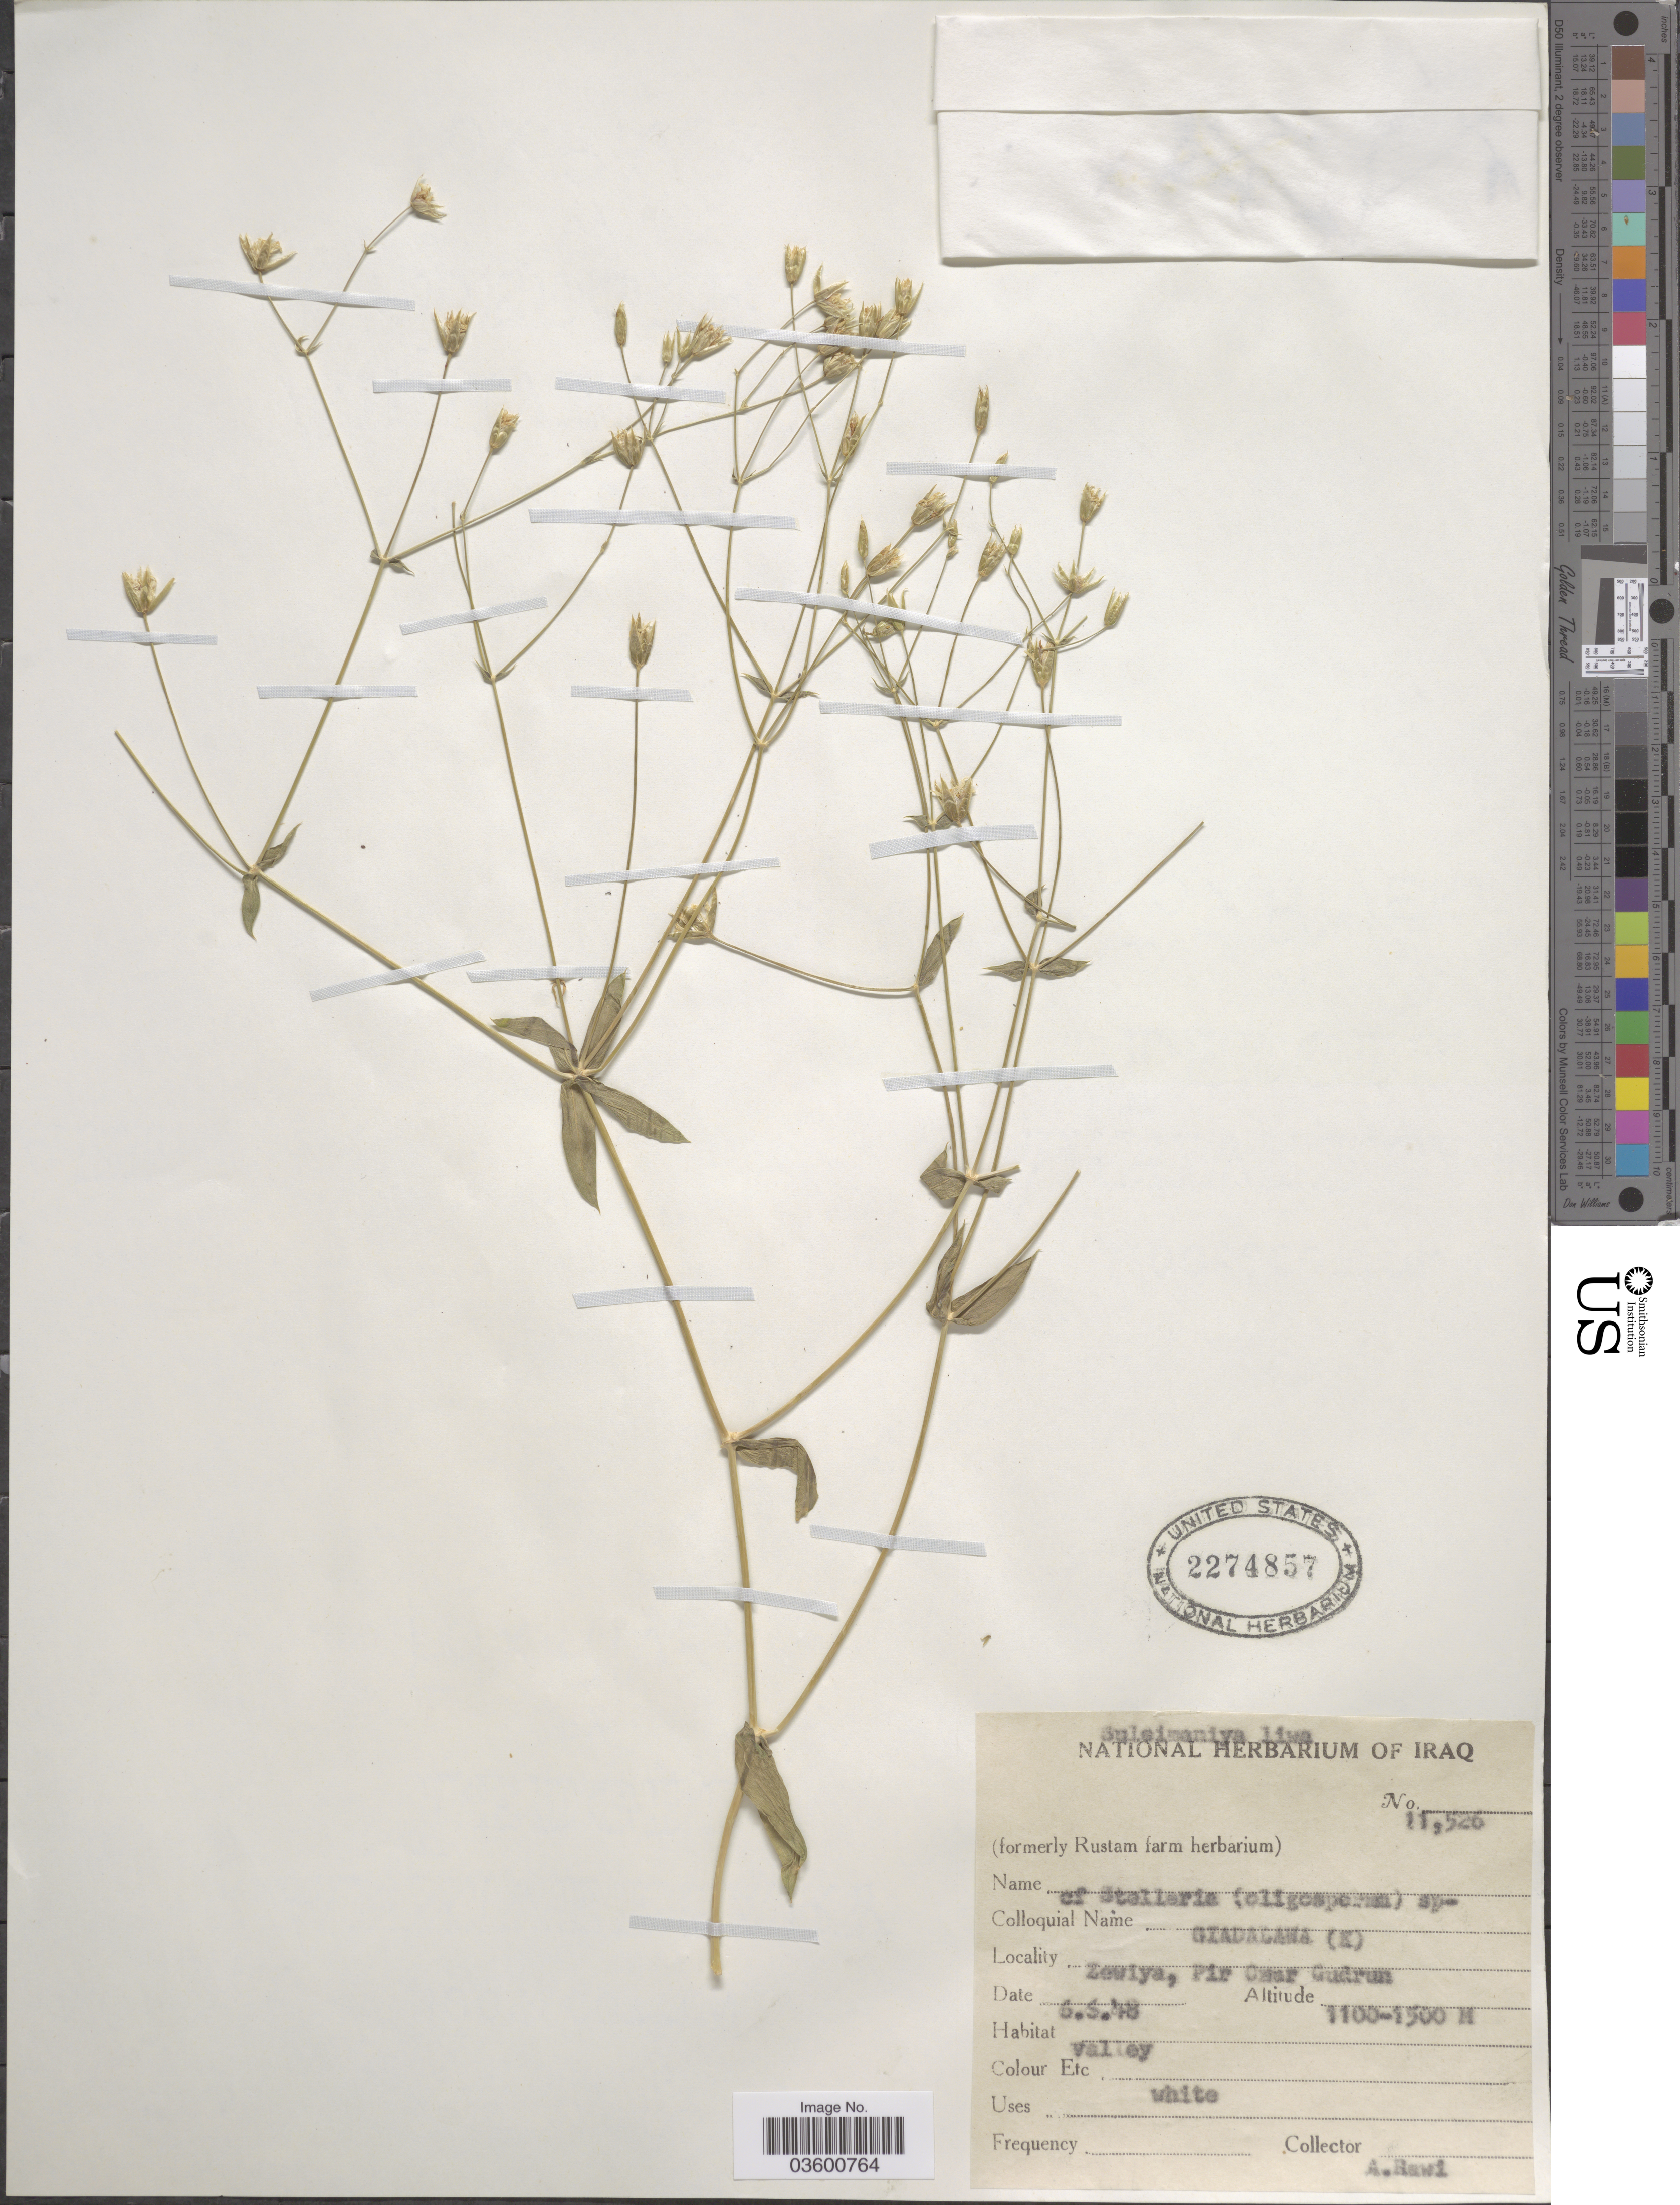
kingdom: Plantae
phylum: Tracheophyta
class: Magnoliopsida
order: Caryophyllales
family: Caryophyllaceae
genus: Stellaria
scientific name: Stellaria sp.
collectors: A. Rawi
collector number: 11526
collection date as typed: Transcribed d/m/y: 6/6/48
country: Iraq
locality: Zewiya, Pir Omar Gudrun.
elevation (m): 1100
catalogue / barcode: US 2274857